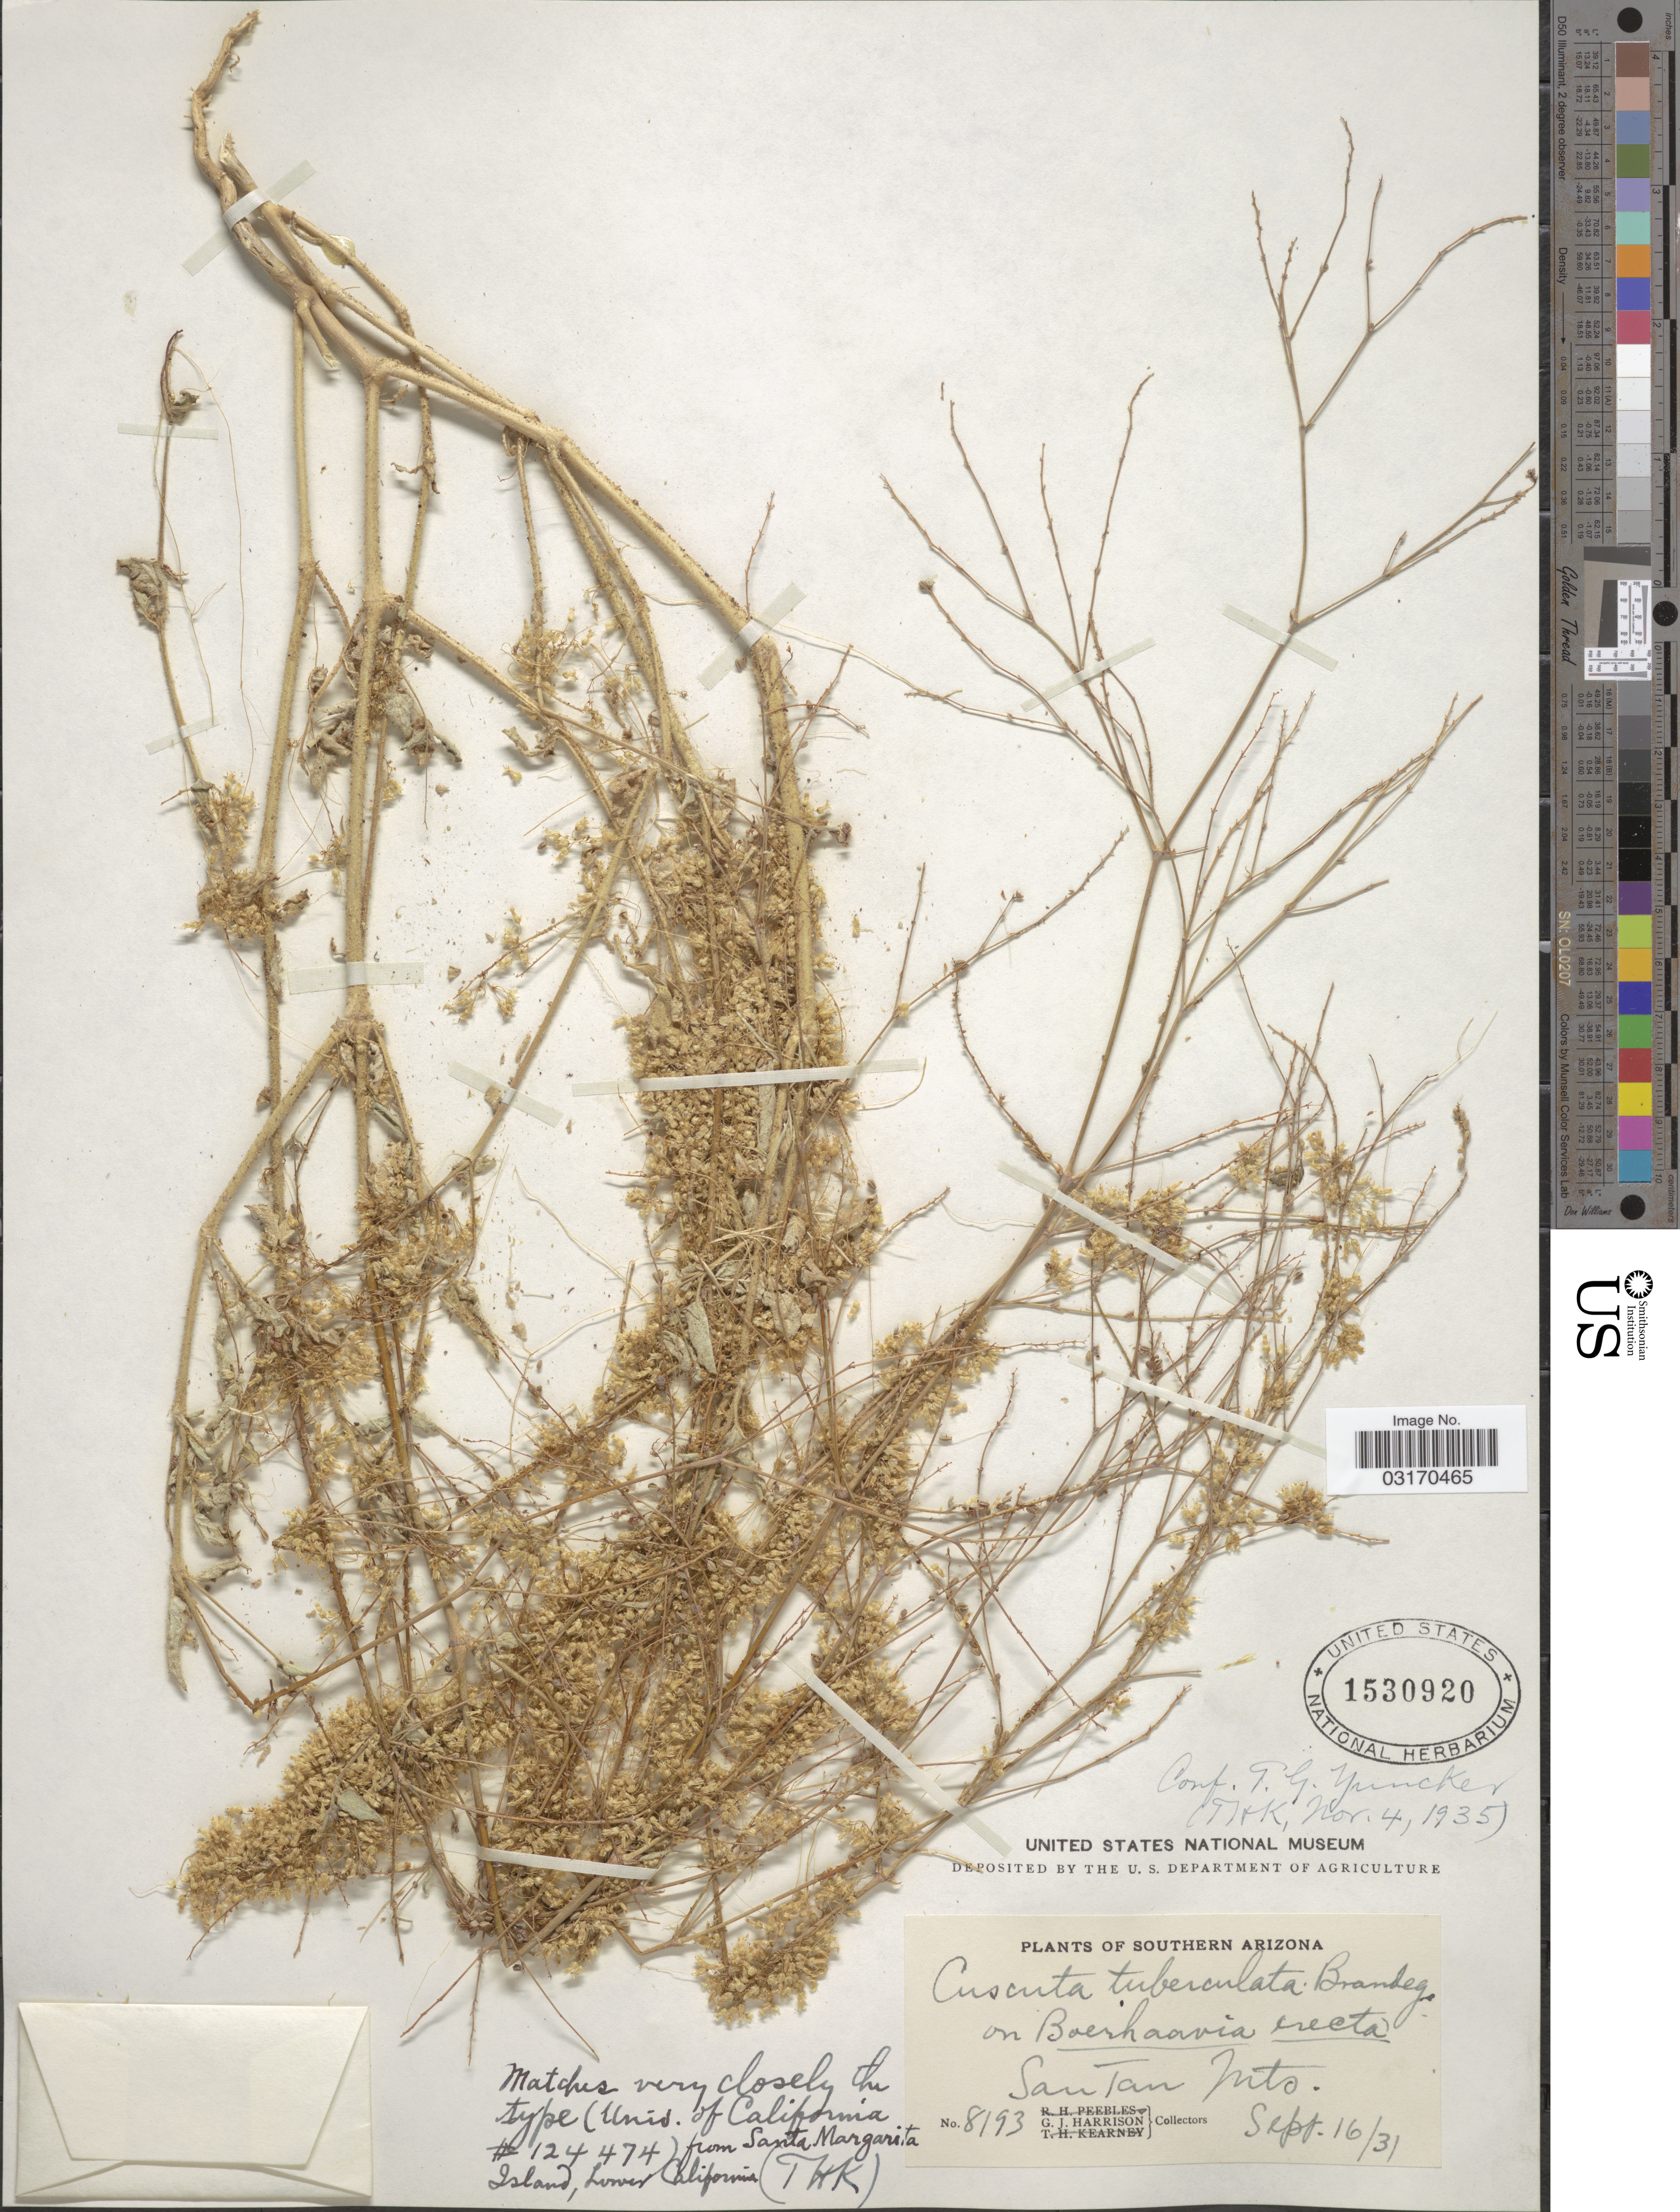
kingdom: Plantae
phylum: Tracheophyta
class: Magnoliopsida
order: Solanales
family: Convolvulaceae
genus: Cuscuta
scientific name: Cuscuta tuberculata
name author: Brandegee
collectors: G. J. Harrison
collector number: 8193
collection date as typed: Transcribed d/m/y: 16/9/31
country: United States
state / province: Arizona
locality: Southern Arizona. San Tan Mts.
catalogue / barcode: US 1530920